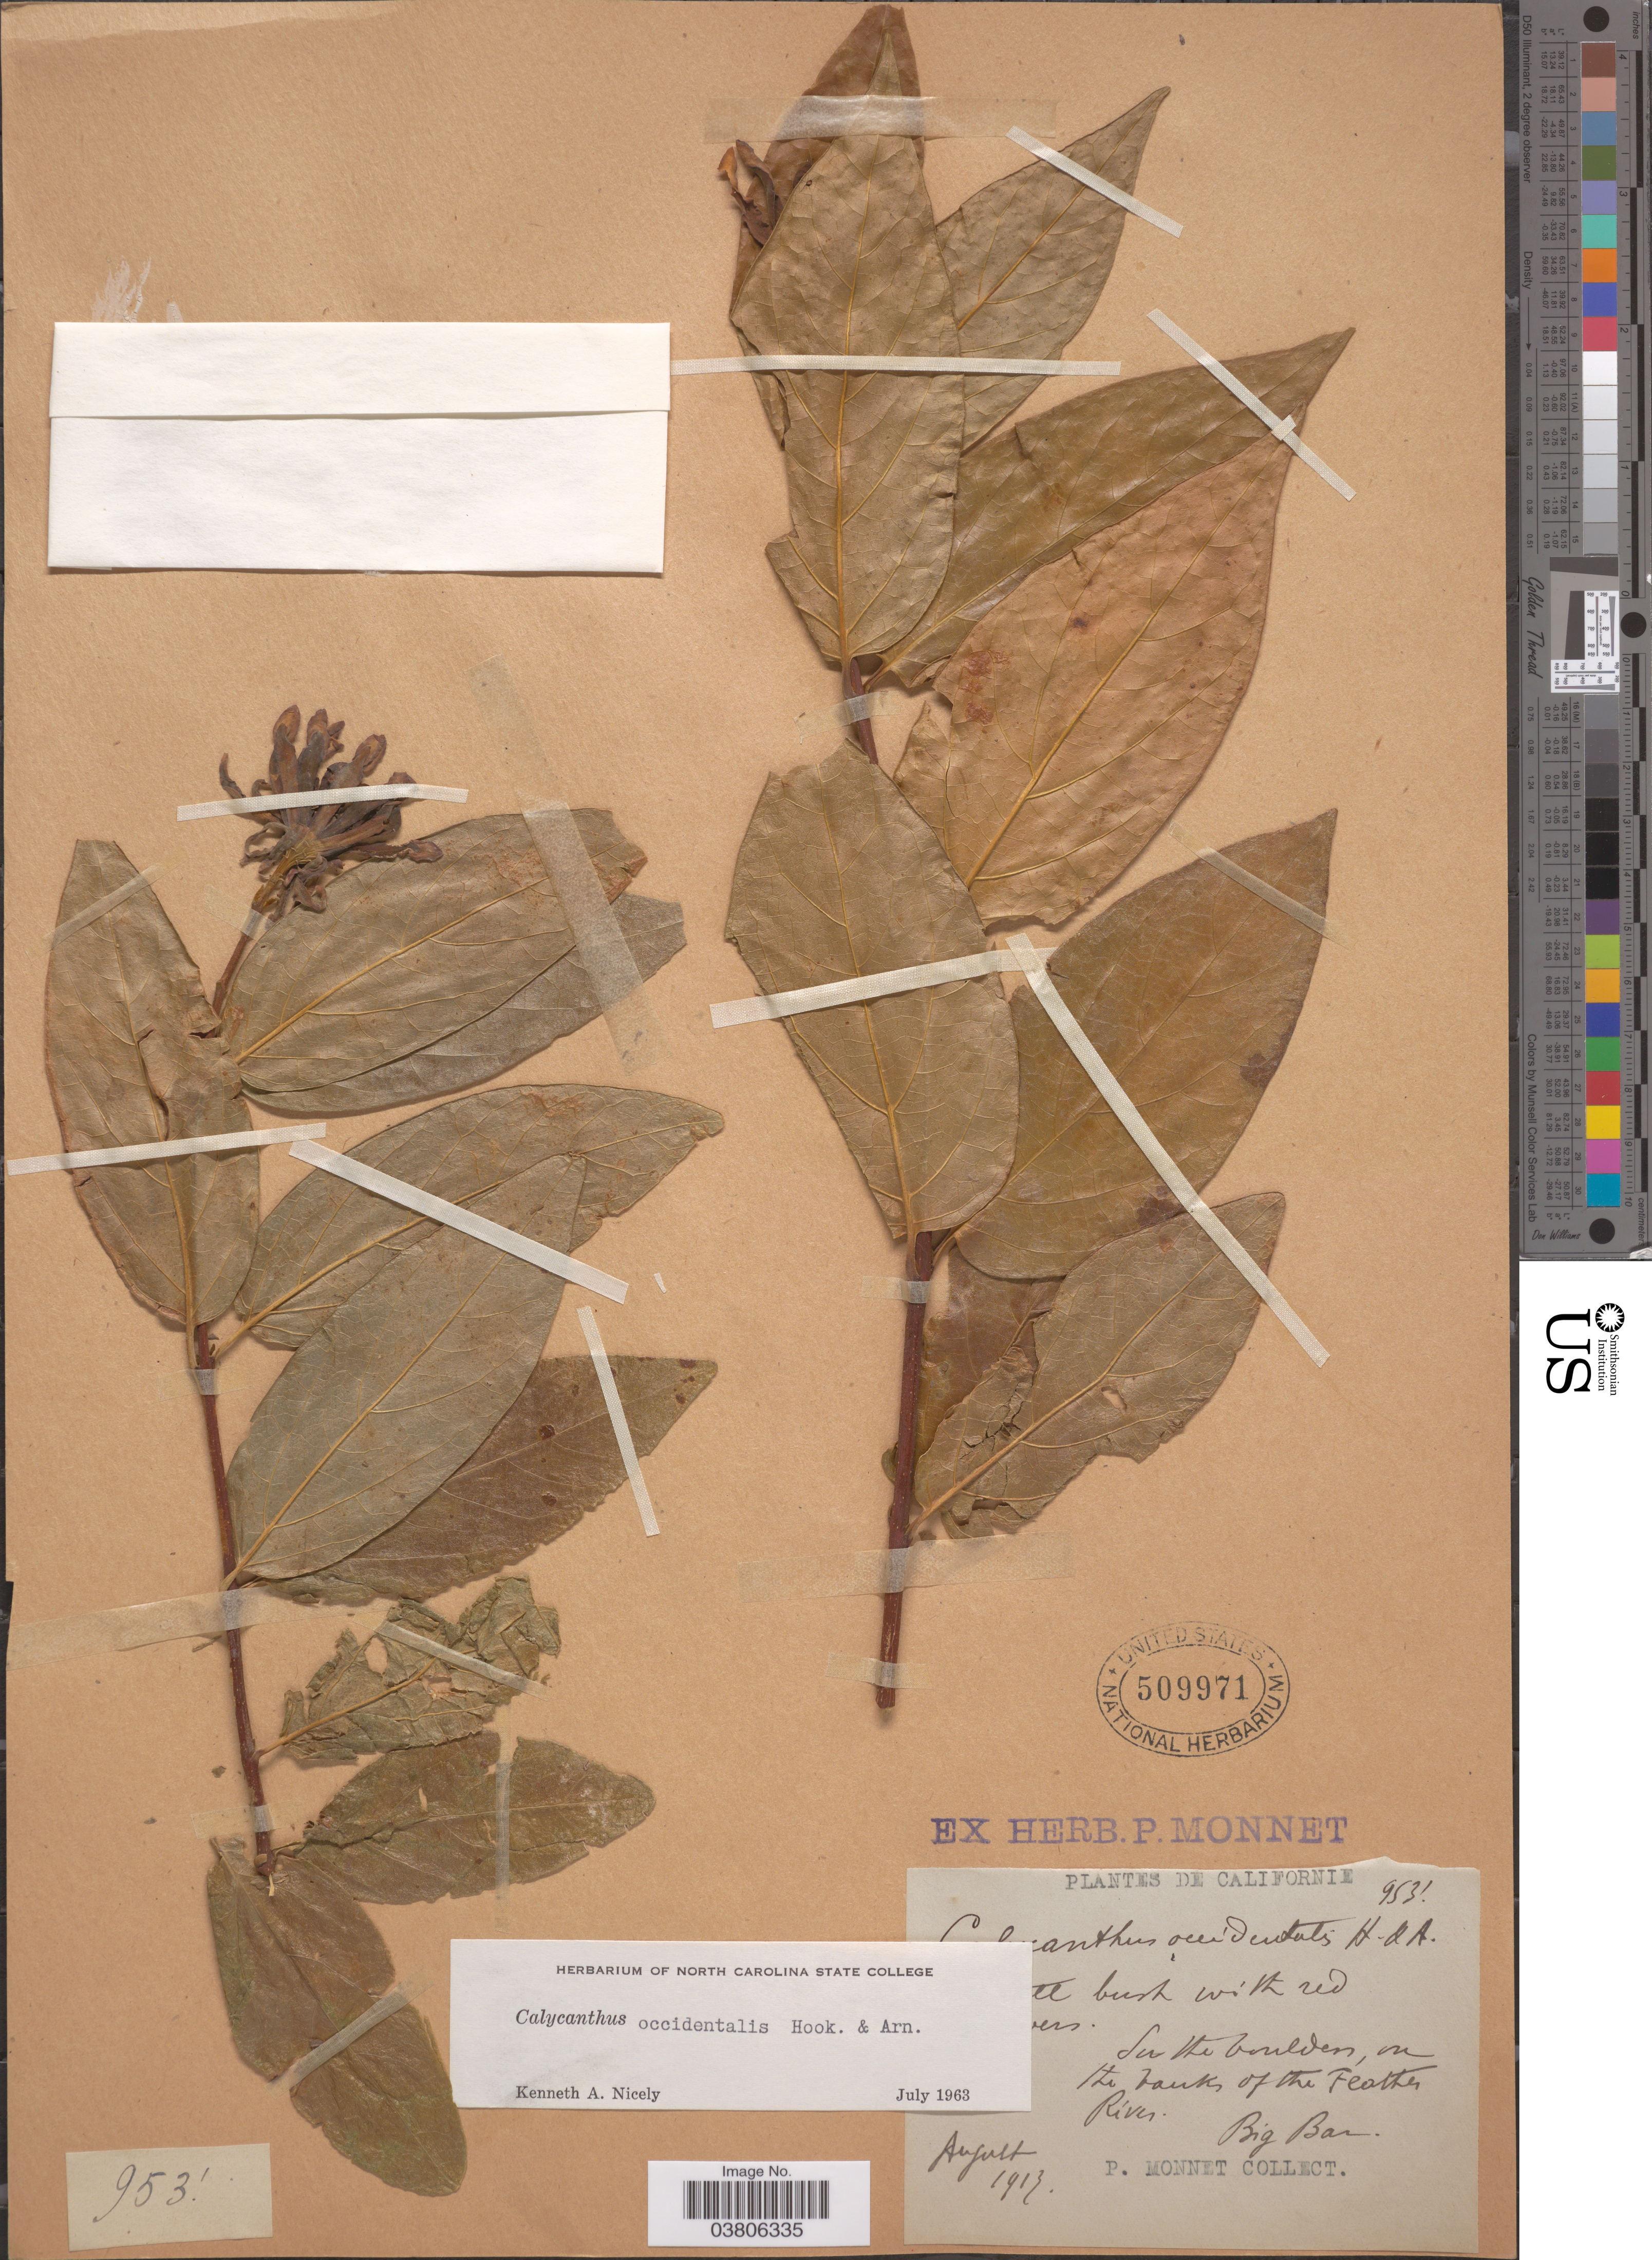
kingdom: Plantae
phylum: Tracheophyta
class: Magnoliopsida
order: Laurales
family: Calycanthaceae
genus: Calycanthus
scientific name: Calycanthus occidentalis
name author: Hook. & Arn.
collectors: P. Monnet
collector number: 953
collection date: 1913-08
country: United States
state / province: California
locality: In Mt boulders, on the banks of the Feather River. Big Bar.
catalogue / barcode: US 509971